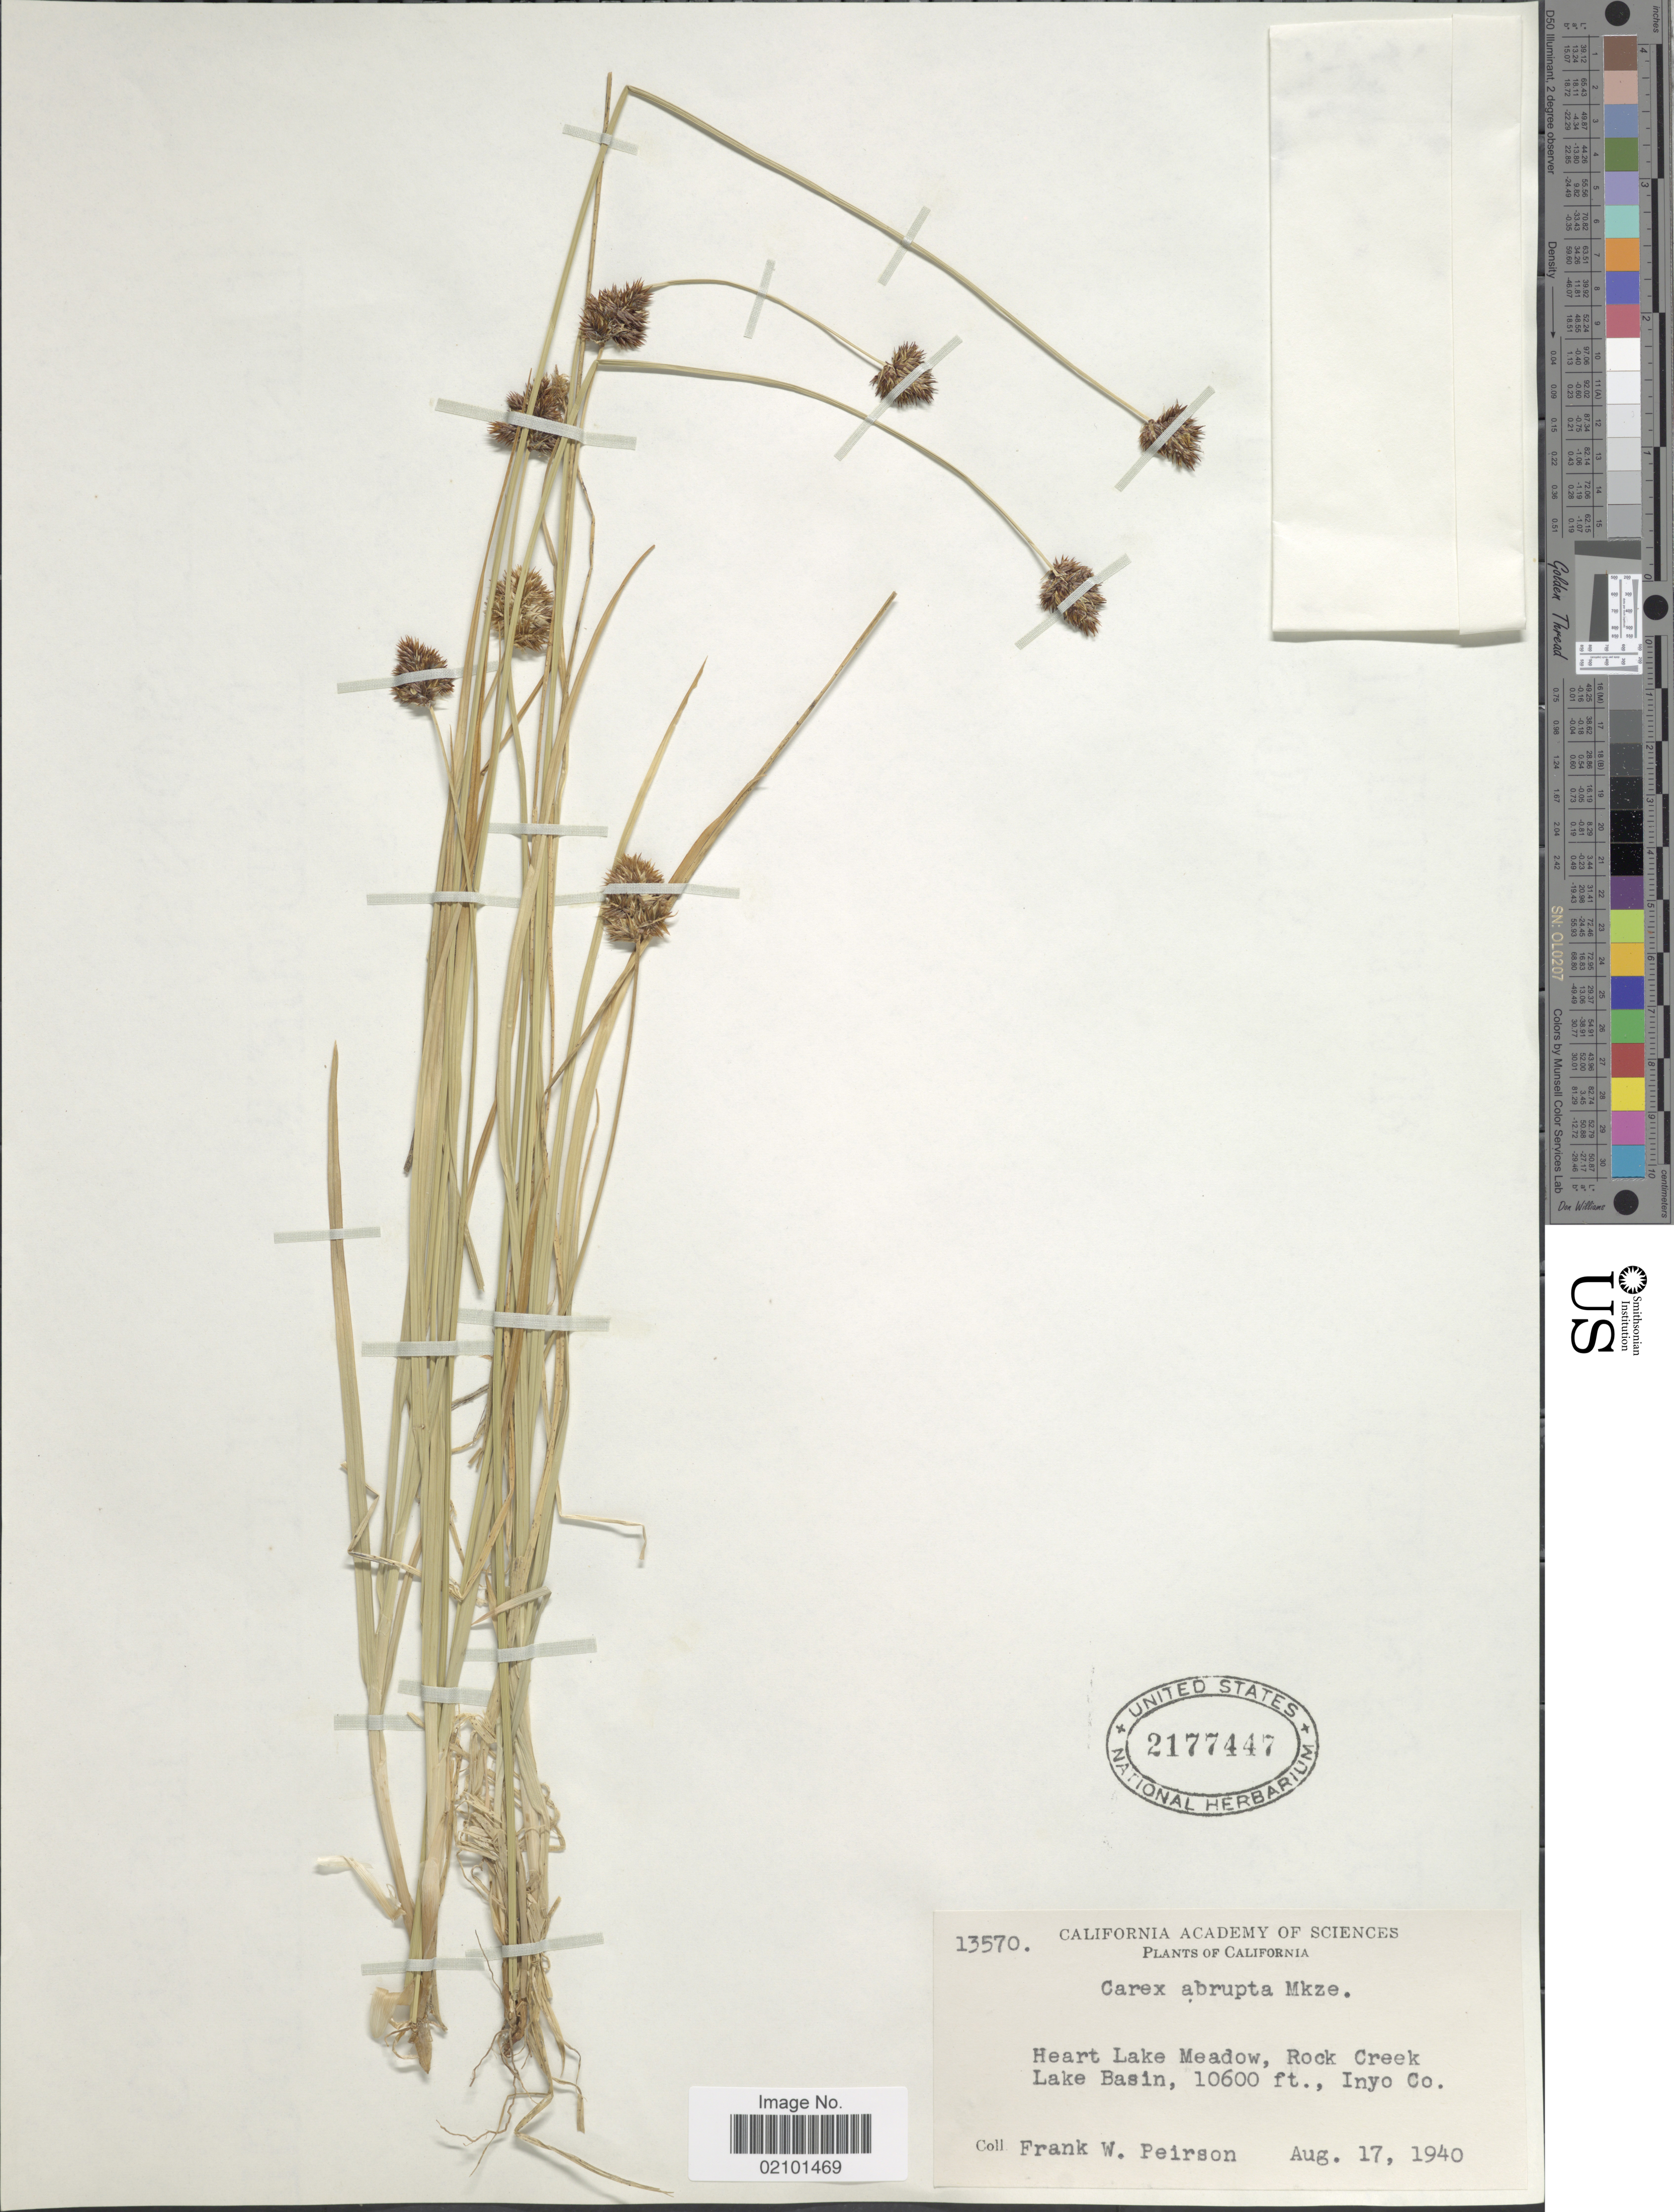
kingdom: Plantae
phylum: Tracheophyta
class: Liliopsida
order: Poales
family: Cyperaceae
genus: Carex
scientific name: Carex abrupta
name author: Mack.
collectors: F. Peirson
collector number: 13570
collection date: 1940-08-17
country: United States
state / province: California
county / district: Inyo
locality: Heart Lake Meadow, Rock Creek Lake Basin, Inyo Co.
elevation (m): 3231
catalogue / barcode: US 2177447